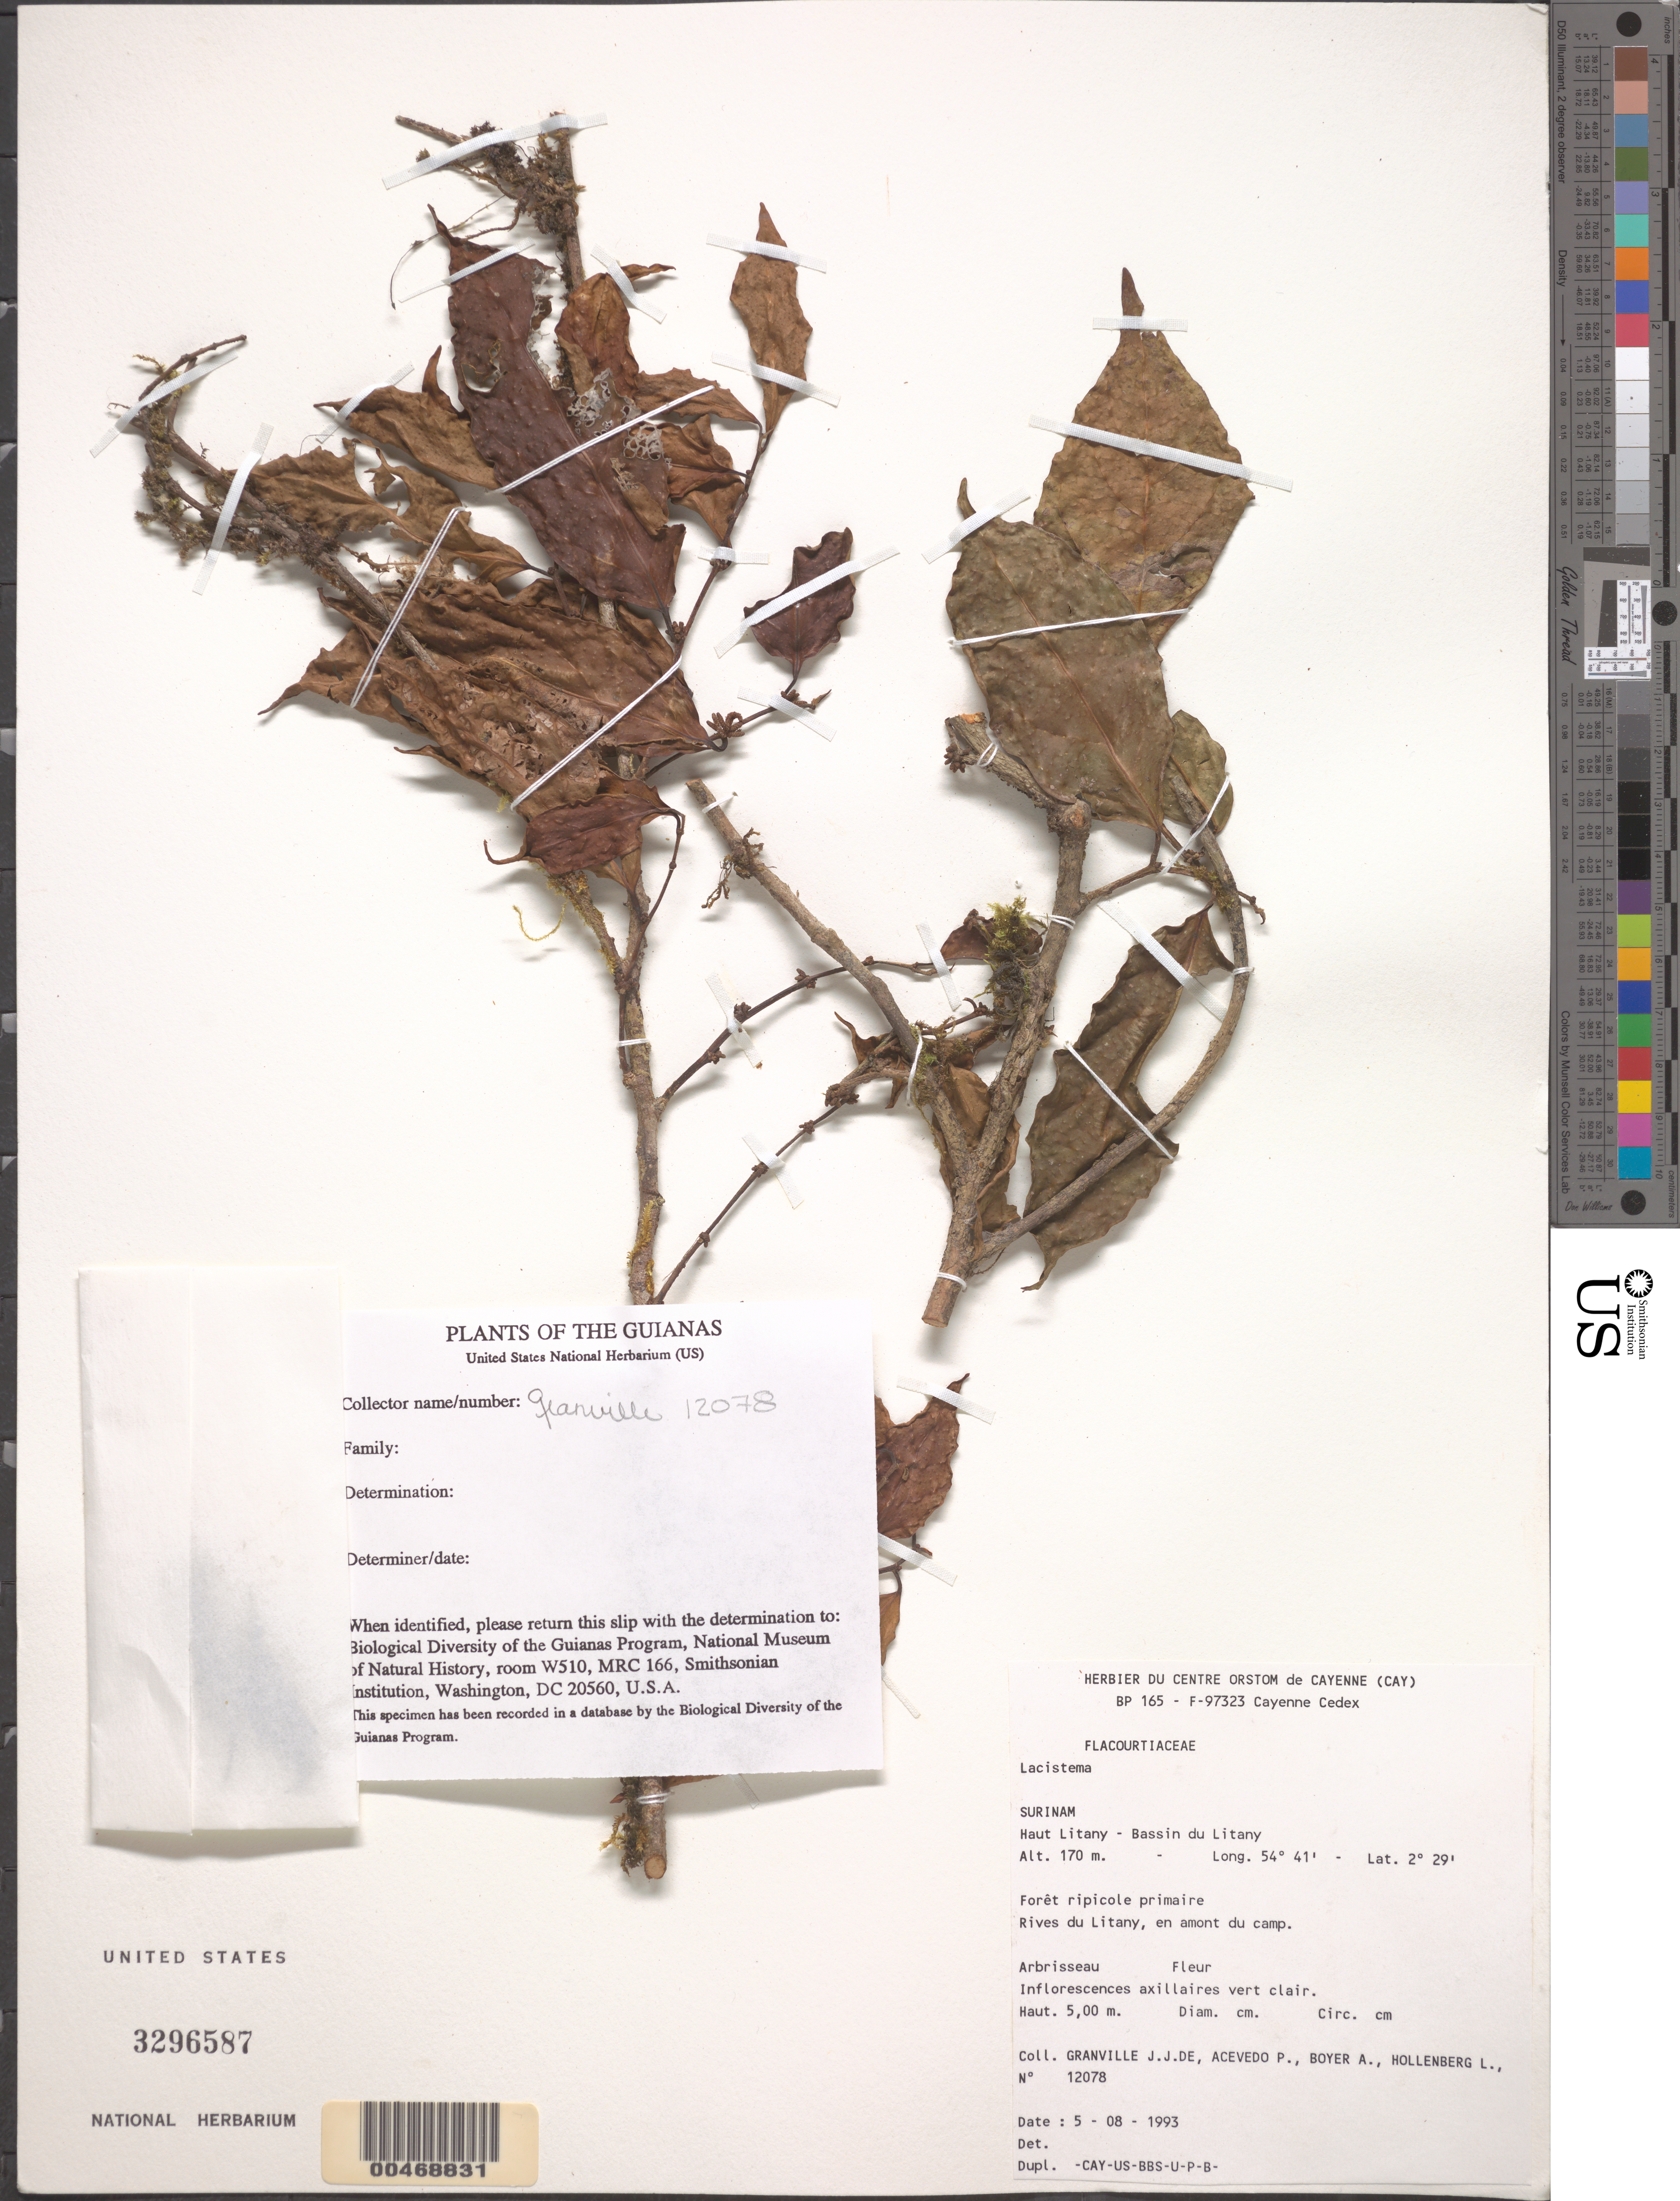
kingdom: Plantae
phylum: Tracheophyta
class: Magnoliopsida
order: Malpighiales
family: Lacistemataceae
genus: Lacistema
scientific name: Lacistema sp.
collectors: J.-J. de Granville, P. Acevedo-Rodr., A. Boyer & L. Hollenberg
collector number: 12078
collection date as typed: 5-Aug-93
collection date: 1993-08-05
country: Suriname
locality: Haut Litany, Bassin du Litany, rives du Litany, en amont du camp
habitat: Primary riparian forest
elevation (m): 170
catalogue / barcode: US 3296587